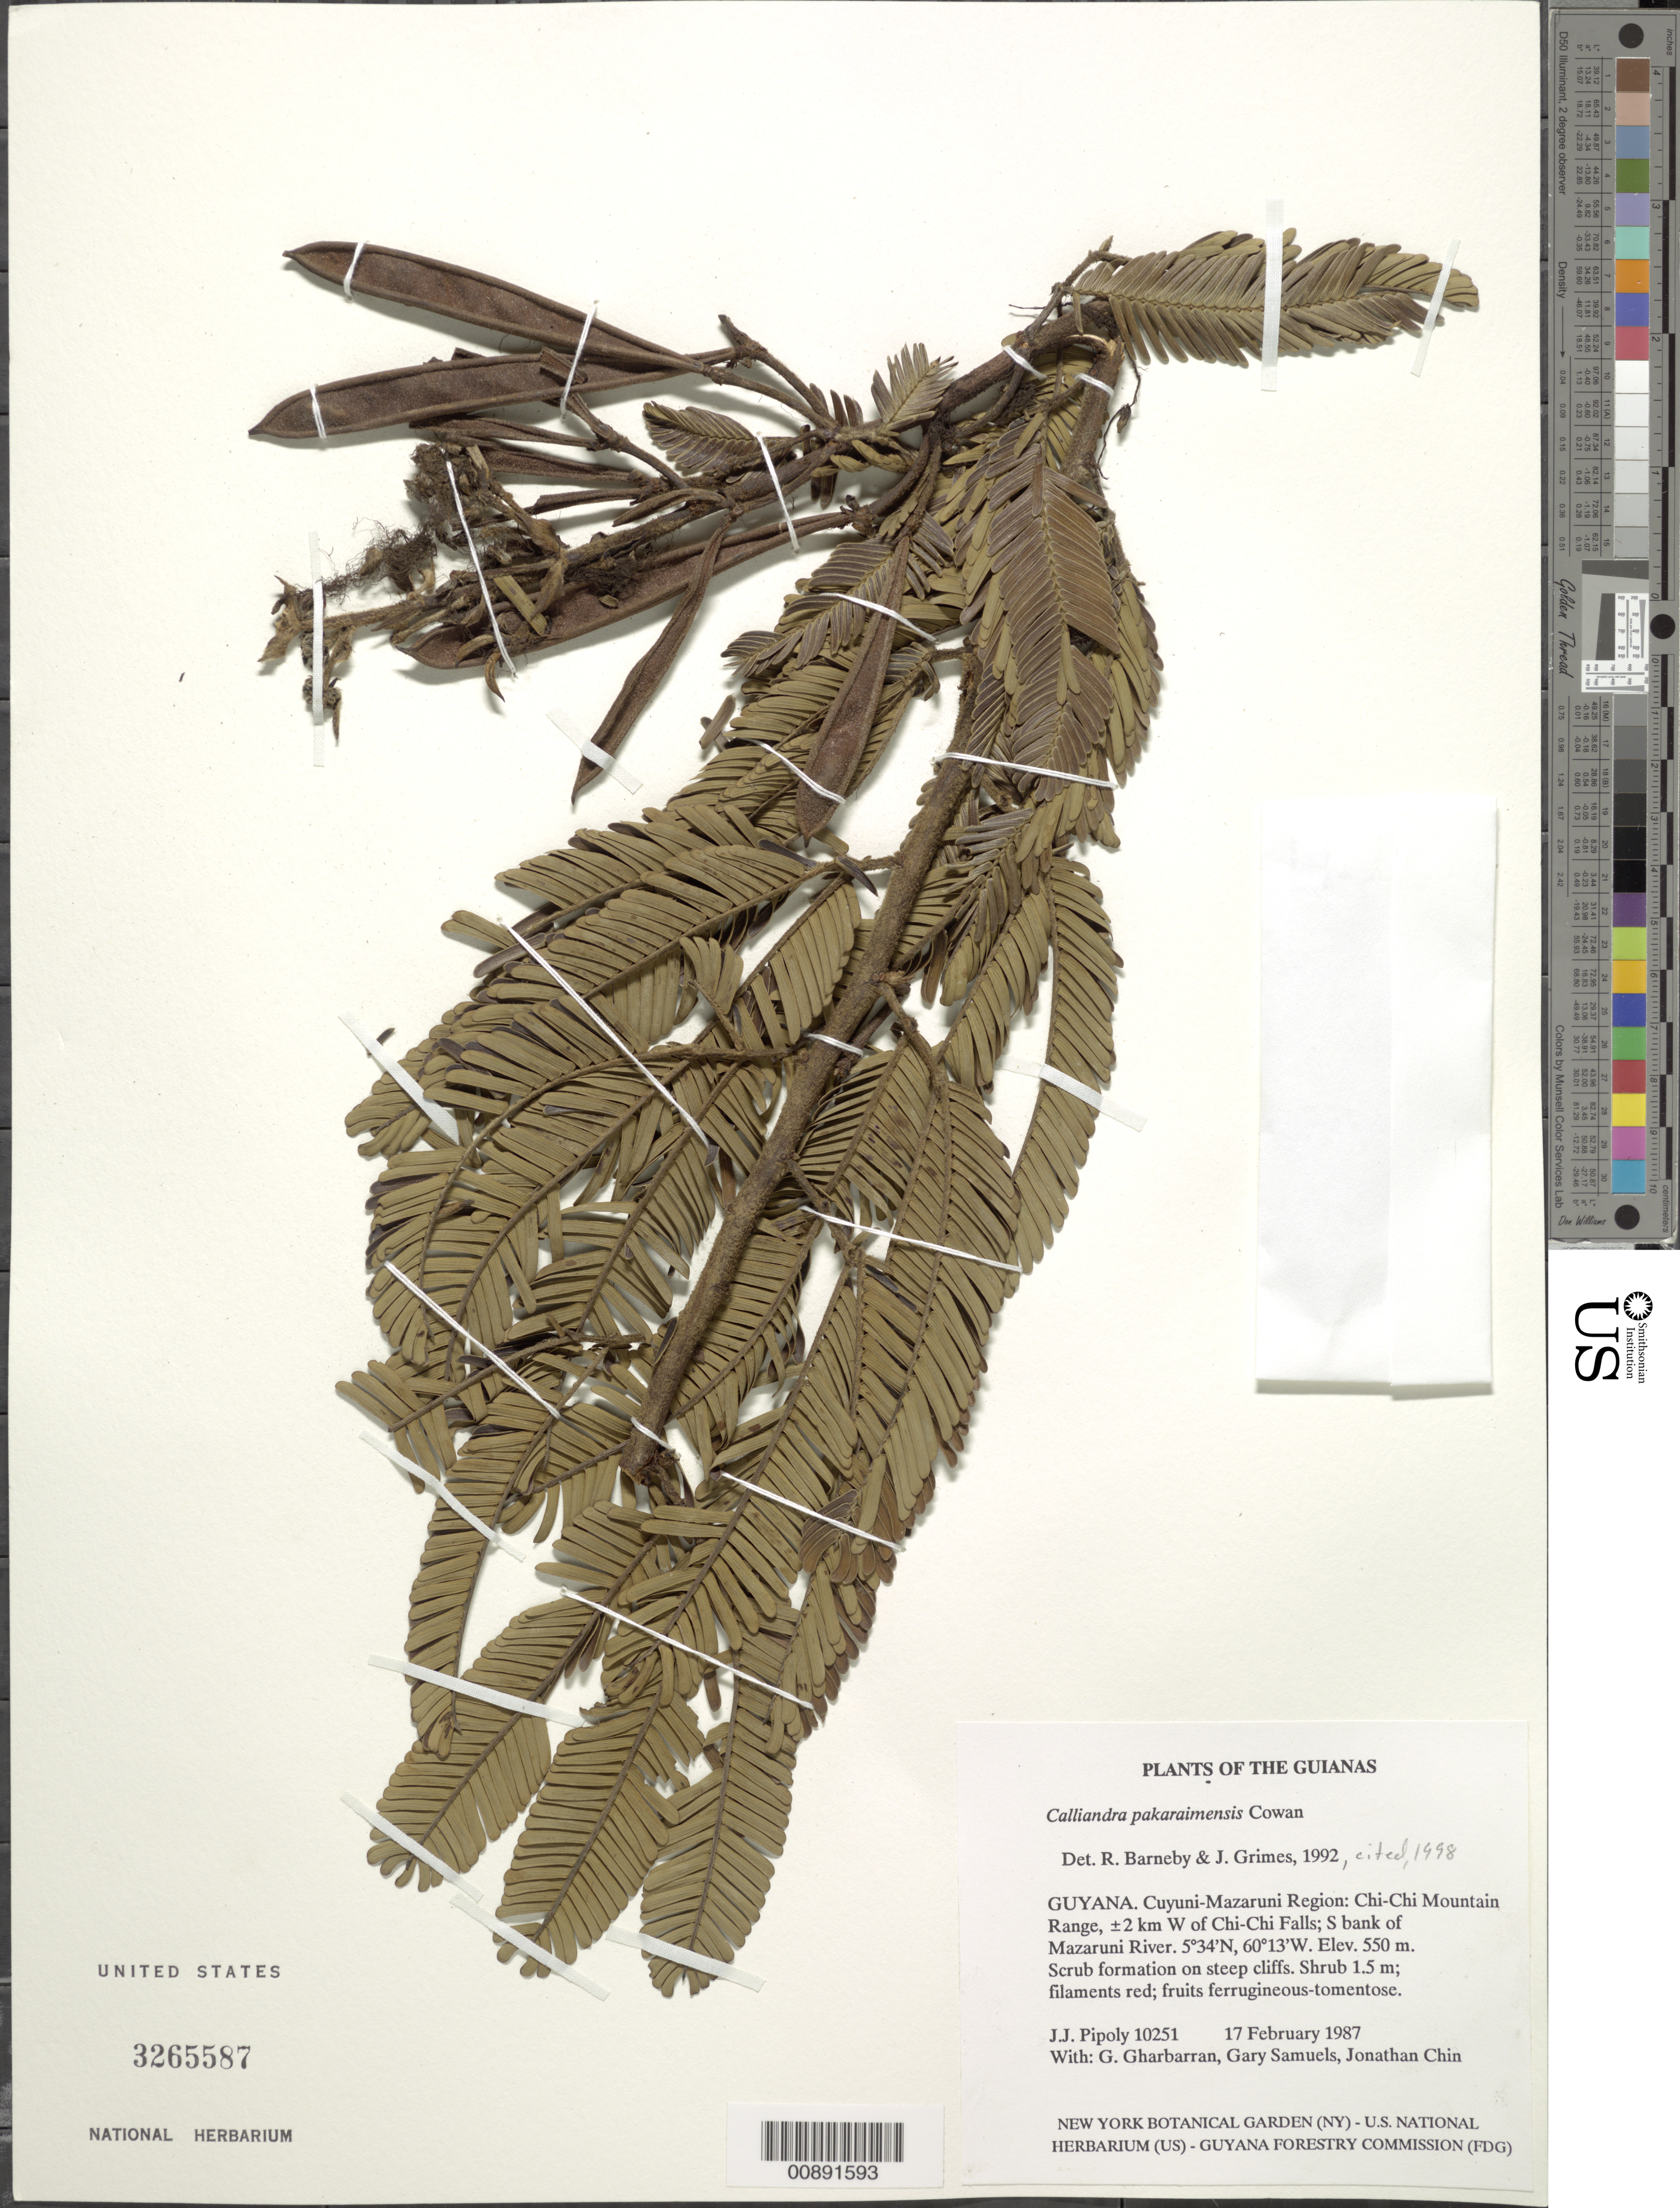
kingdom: Plantae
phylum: Tracheophyta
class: Magnoliopsida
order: Fabales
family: Fabaceae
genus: Calliandra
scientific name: Calliandra pakaraimensis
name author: R.S. Cowan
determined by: Barneby, R. C.; Grimes, J. W.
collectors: J. J. Pipoly, G. Gharbarran, G. Samuels & J. Chin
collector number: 10251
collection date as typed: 17 February 1987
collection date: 1987-02-17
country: Guyana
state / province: Cuyuni-Mazaruni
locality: Chi-Chi Mountain Range, ±2 km W of Chi-Chi Falls; S bank of Mazaruni River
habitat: Scrub formation on steep cliffs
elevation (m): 550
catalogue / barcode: US 3265587